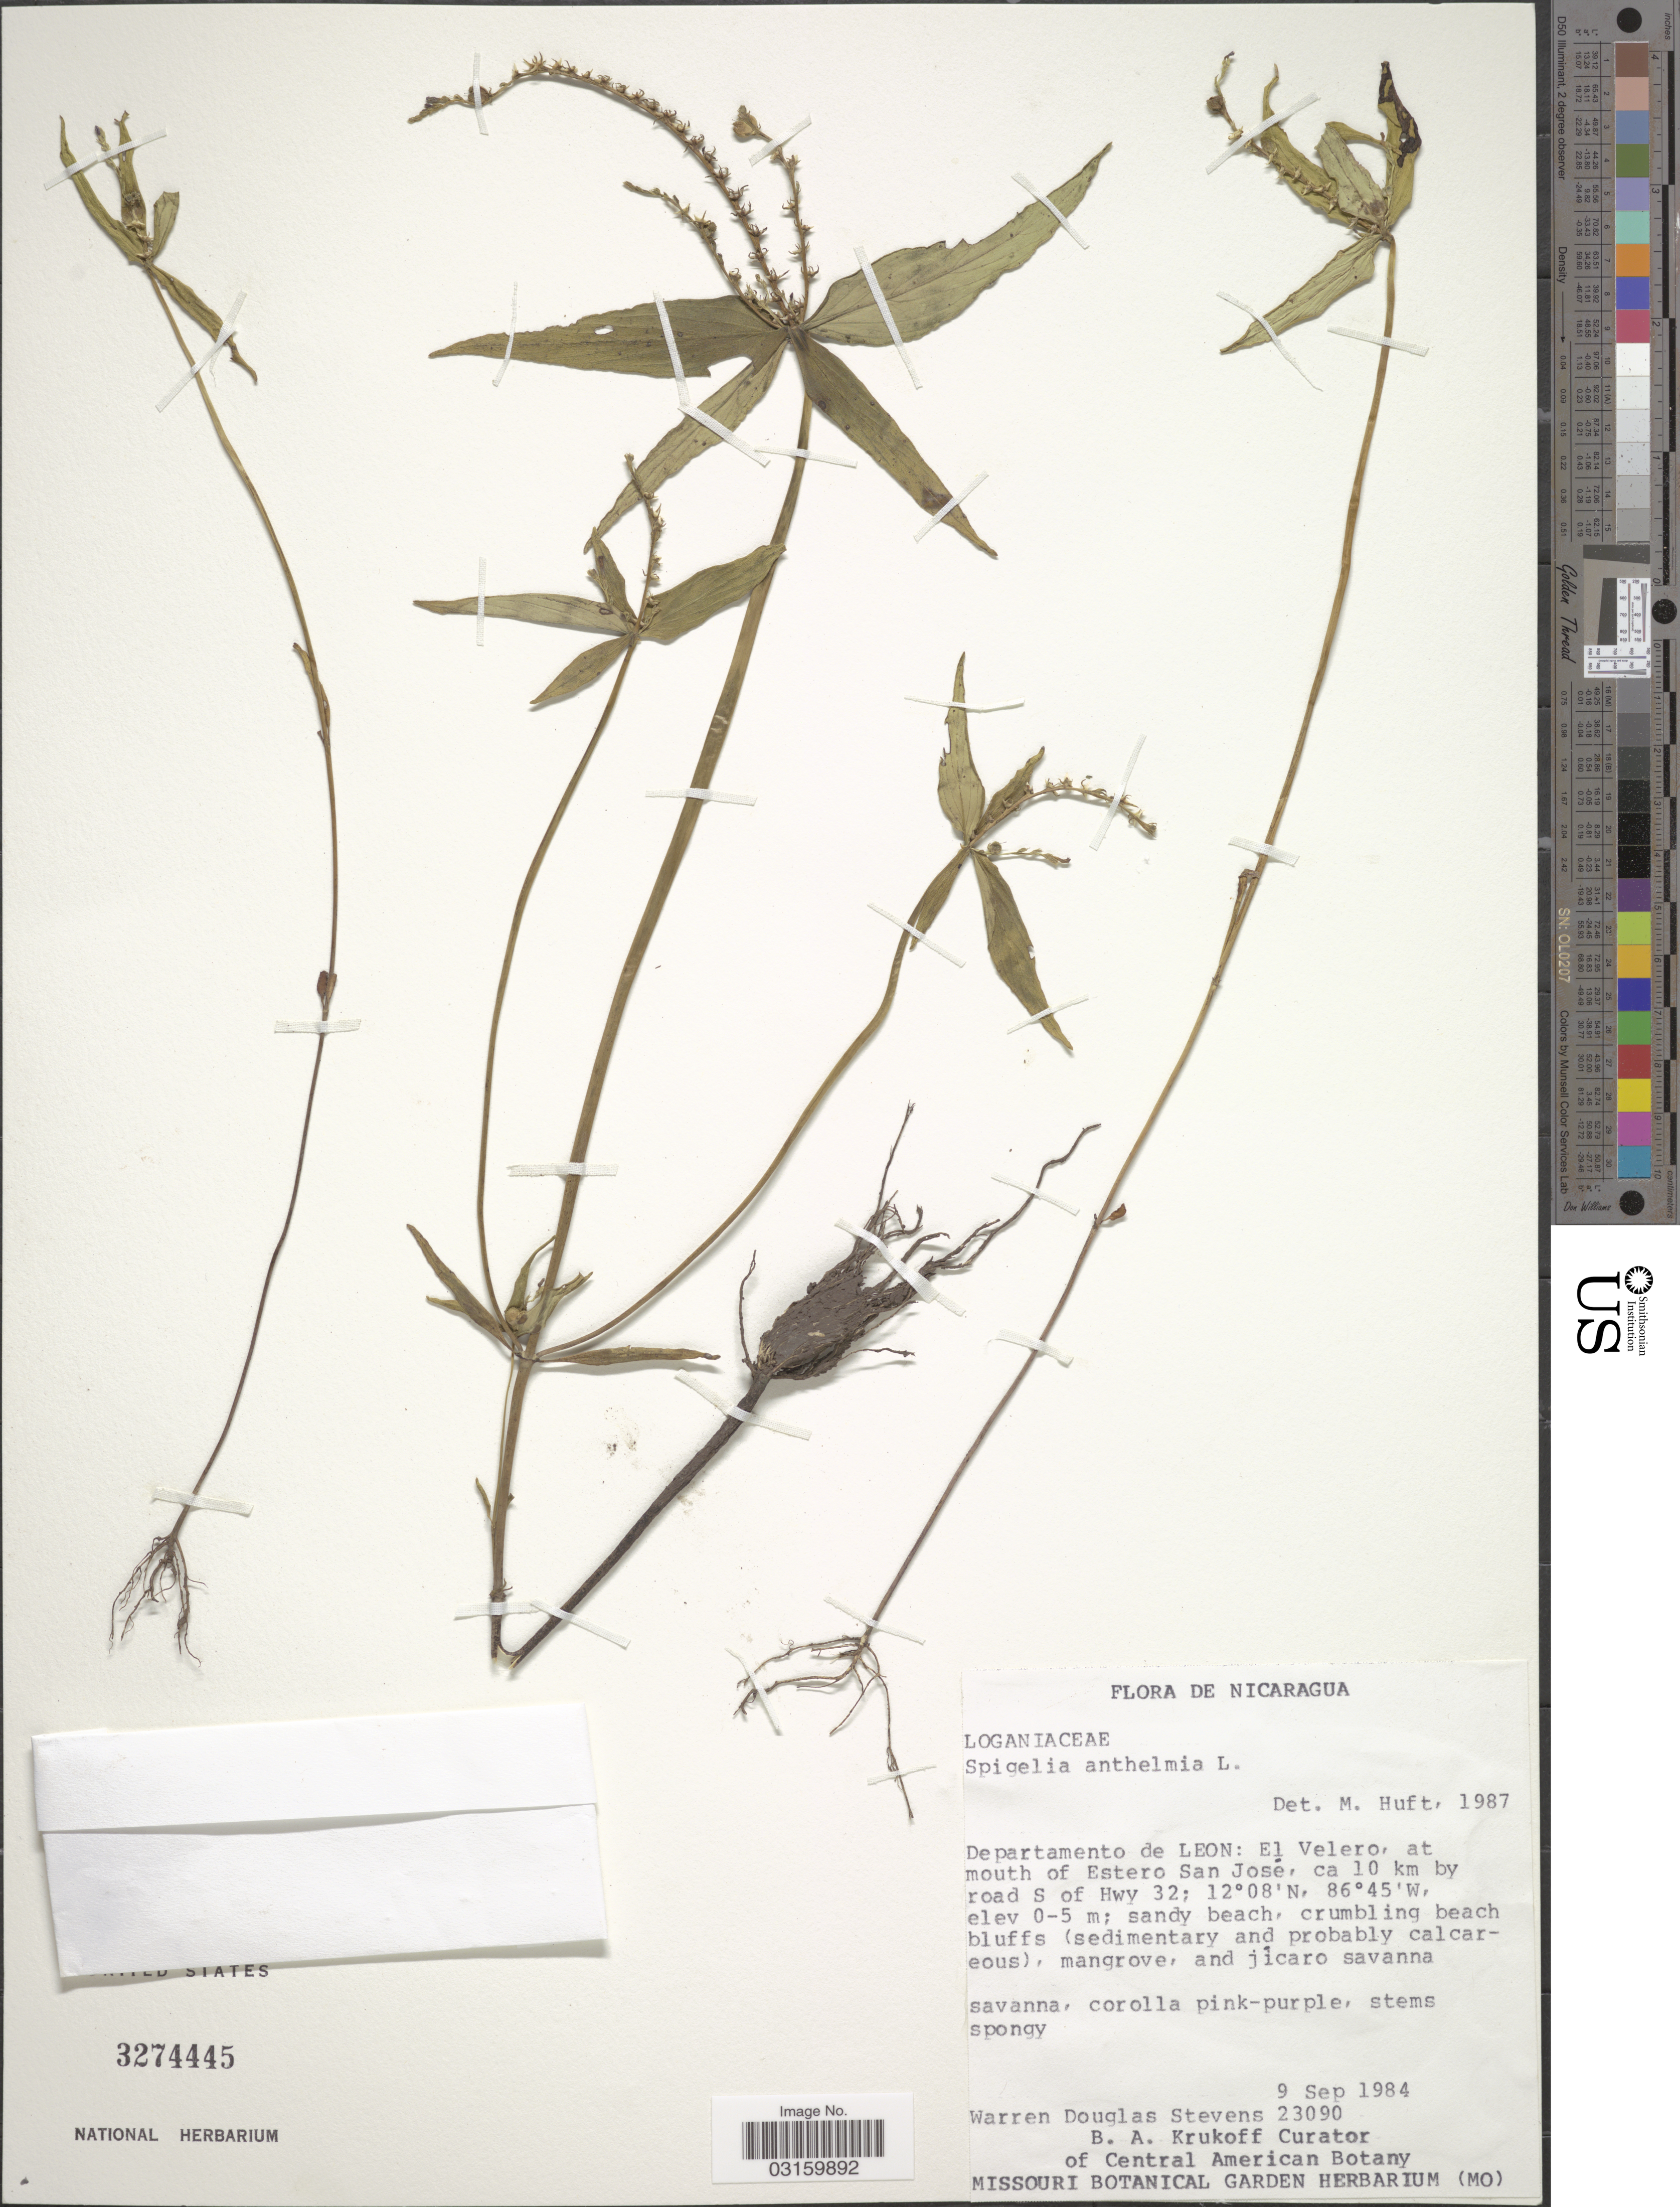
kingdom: Plantae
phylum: Tracheophyta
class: Magnoliopsida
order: Gentianales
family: Loganiaceae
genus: Spigelia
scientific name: Spigelia anthelmia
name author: L.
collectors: W. D. Stevens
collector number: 23090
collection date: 1984-09-09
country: Nicaragua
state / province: Leon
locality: Departamento de Leon: El Velero, at mouth of Estero San José, ca 10 km by road S of Hwy 32.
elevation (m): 0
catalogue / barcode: US 3274445